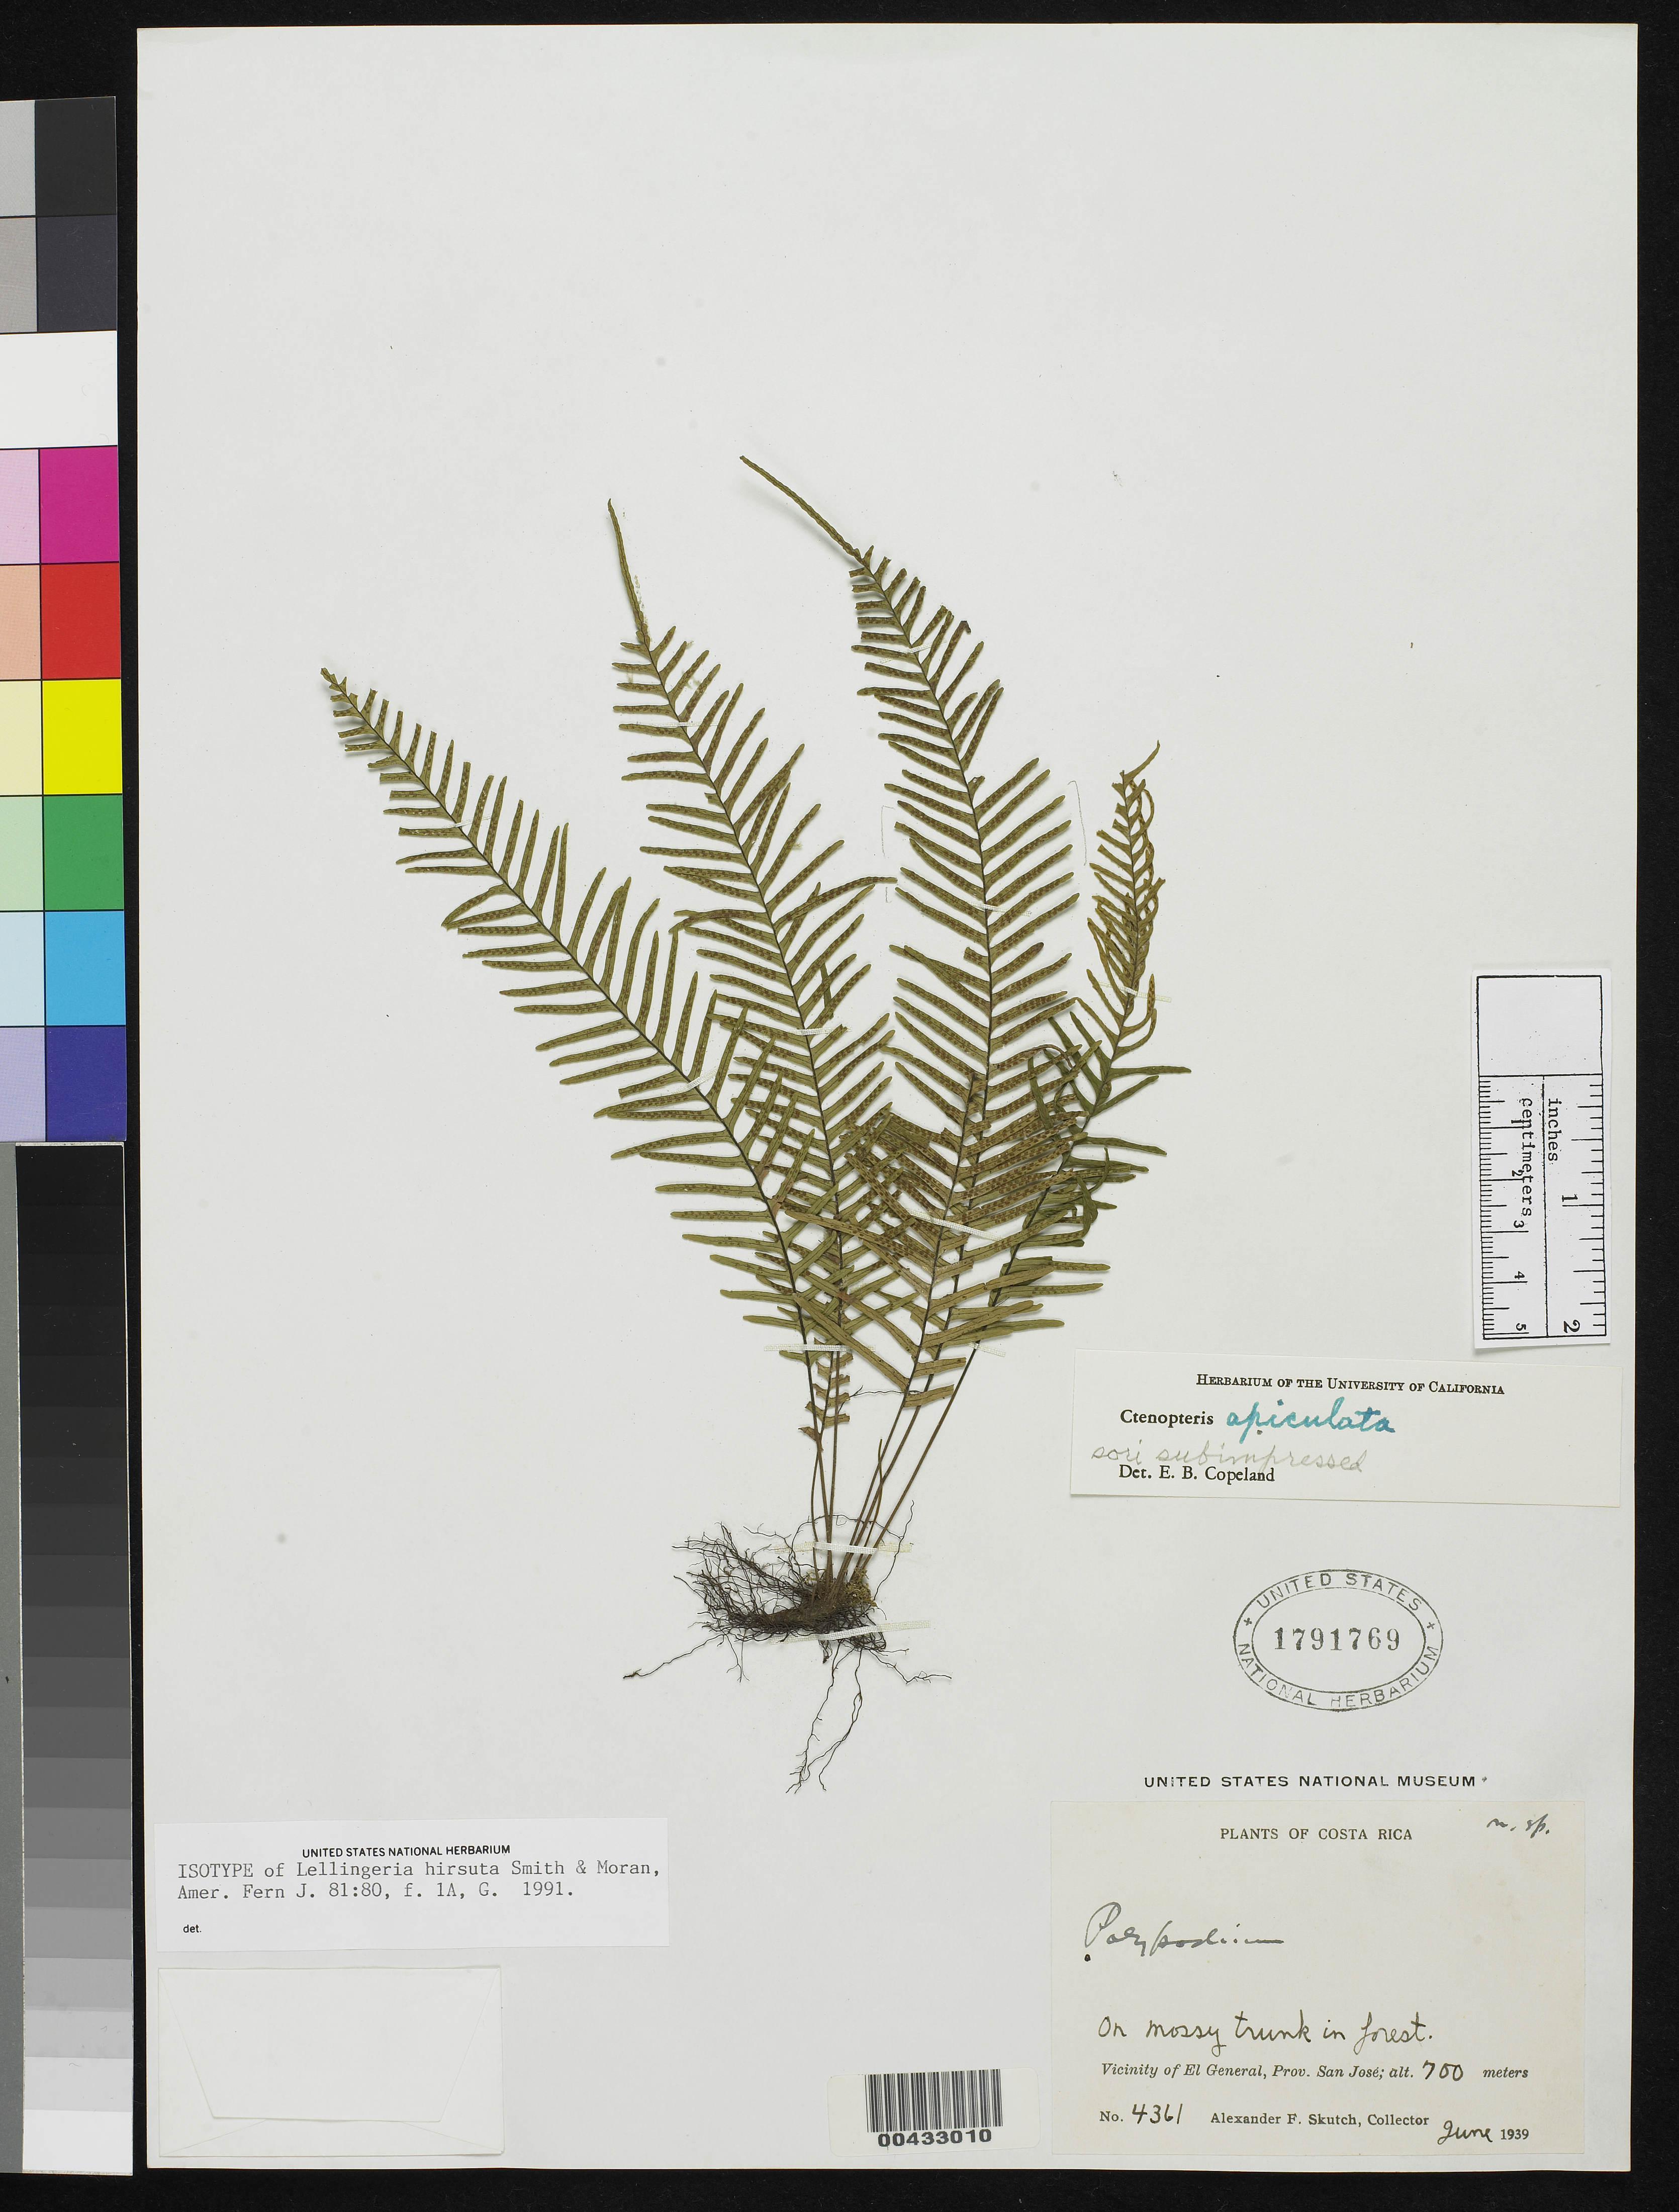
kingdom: Plantae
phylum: Tracheophyta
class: Polypodiopsida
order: Polypodiales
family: Polypodiaceae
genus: Lellingeria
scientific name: Lellingeria hirsuta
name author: A.R. Sm. & R.C. Moran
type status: Isotype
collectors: A. F. Skutch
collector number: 4361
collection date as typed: Jun 1939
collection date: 1939-06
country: Costa Rica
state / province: San José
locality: Vicinity of El General.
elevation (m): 700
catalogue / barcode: US 1791769